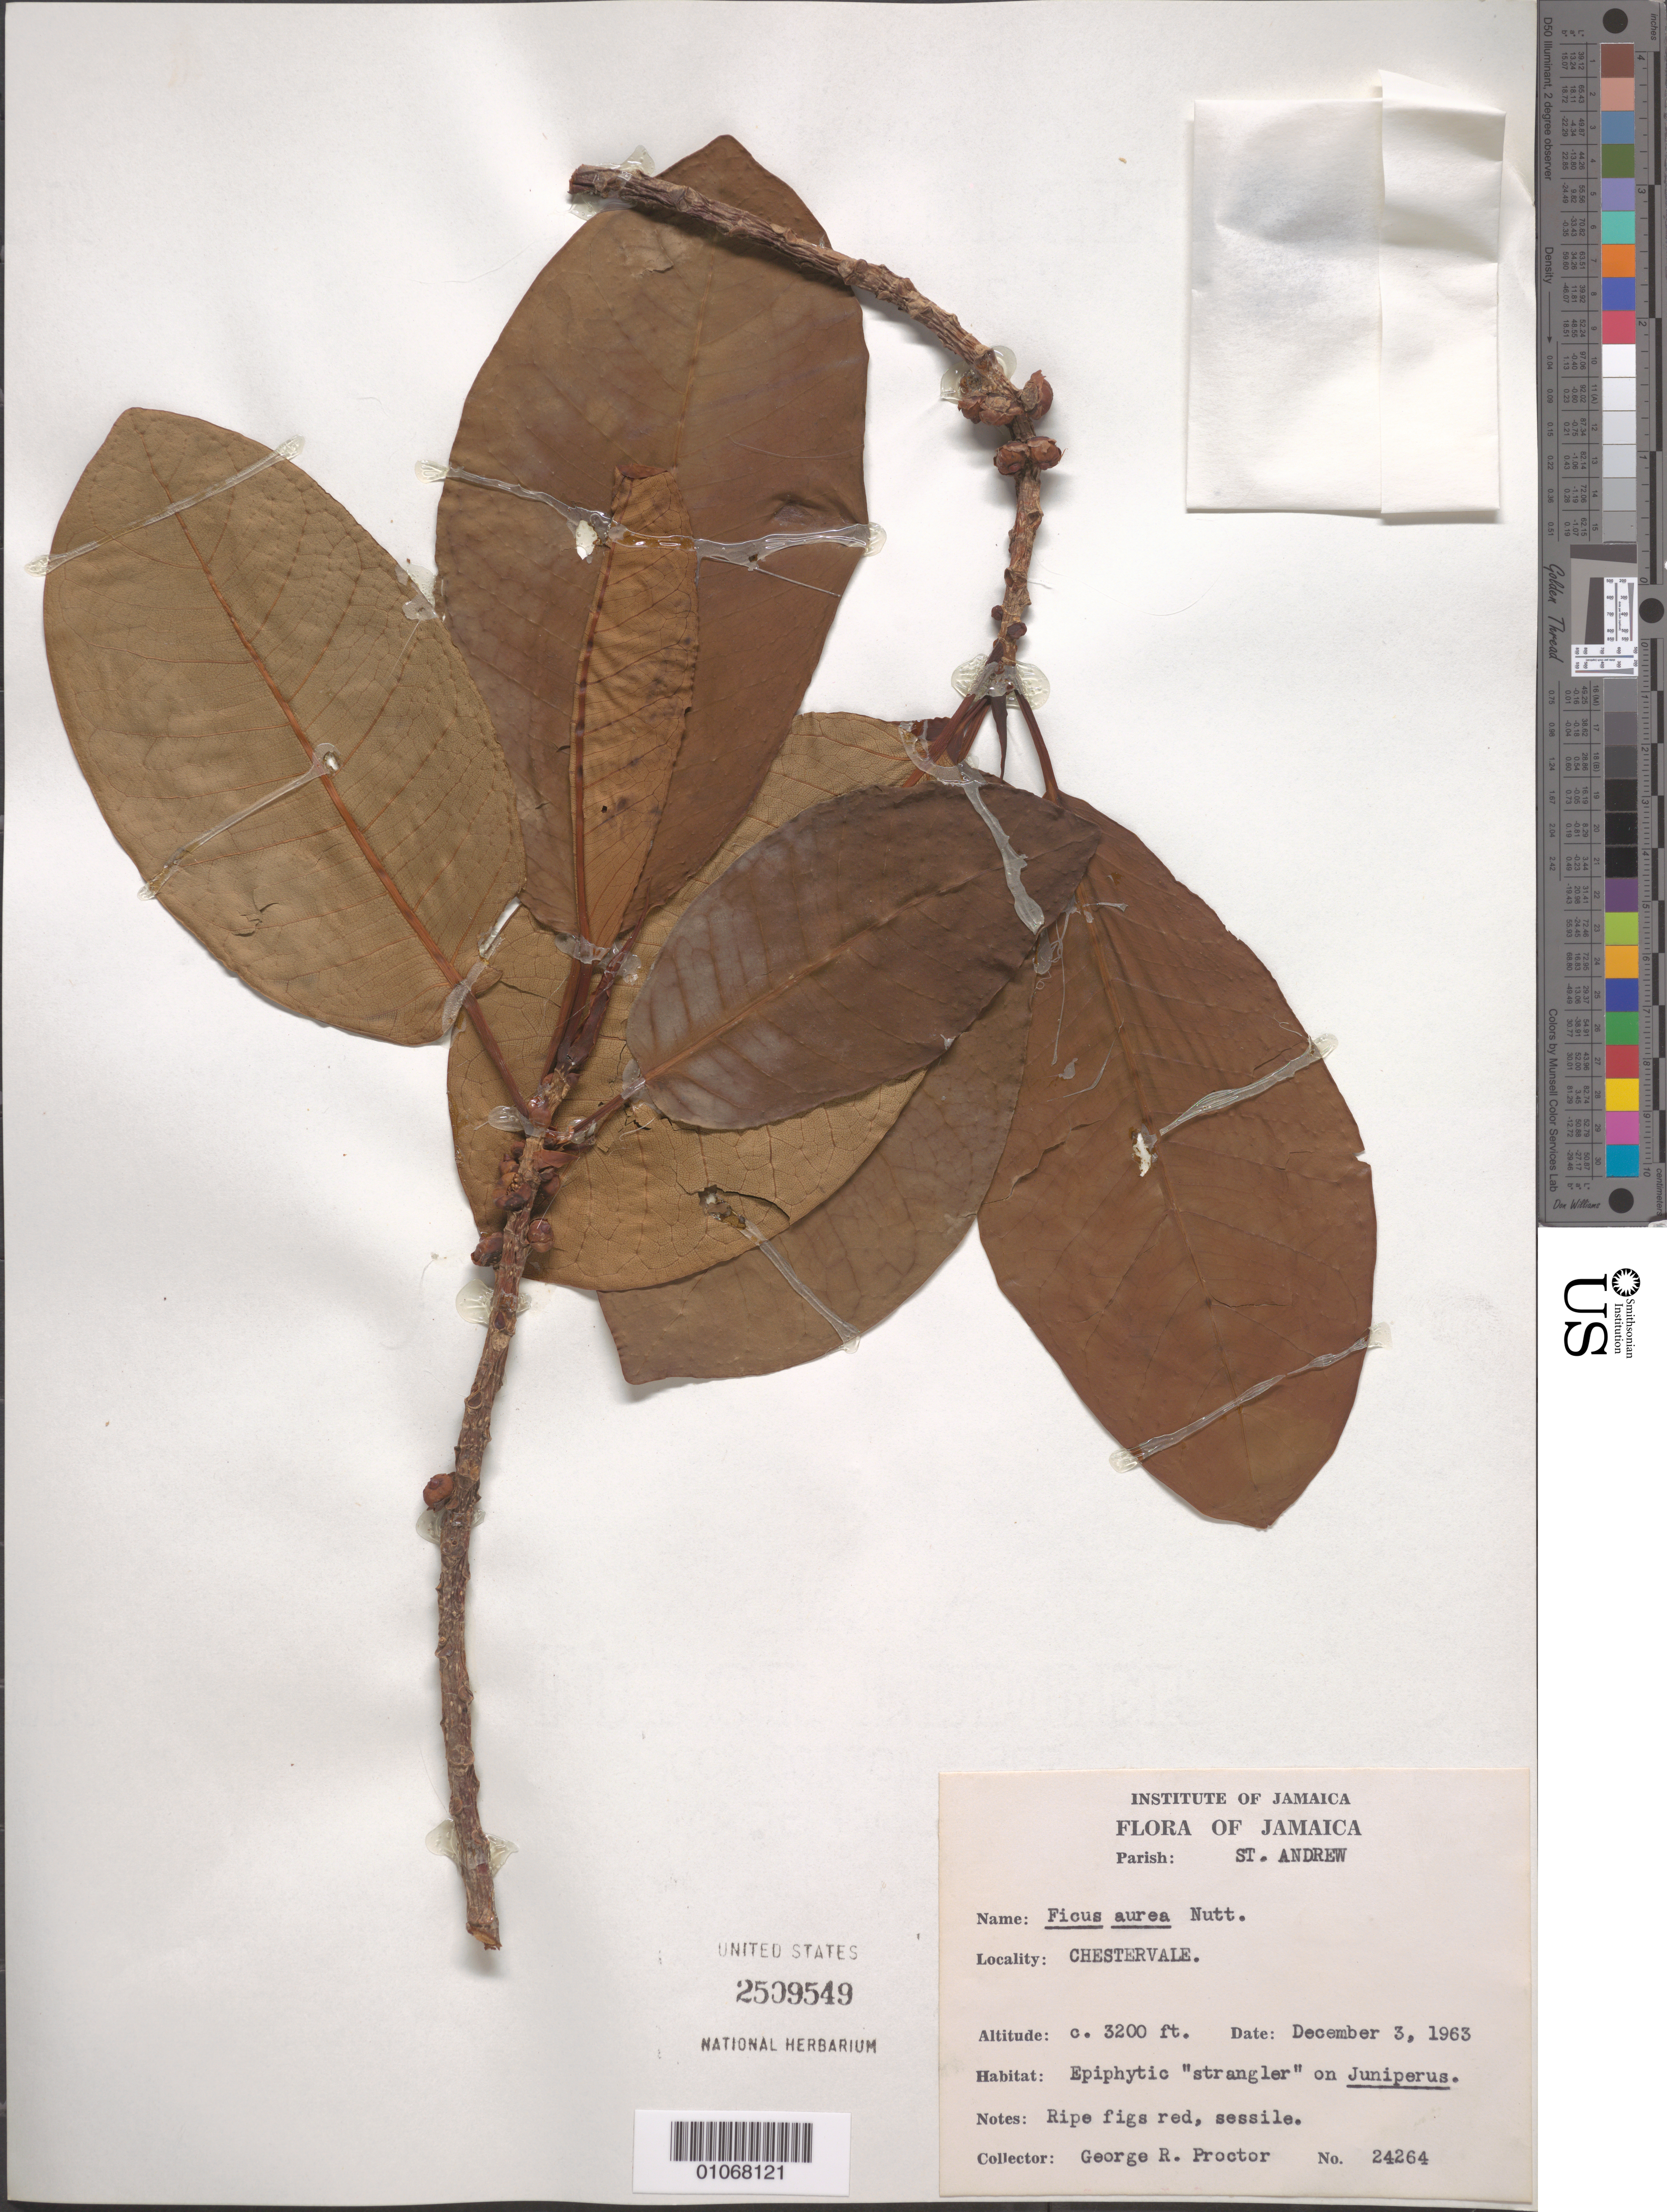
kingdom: Plantae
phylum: Tracheophyta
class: Magnoliopsida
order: Rosales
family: Moraceae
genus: Ficus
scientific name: Ficus aurea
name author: Nutt.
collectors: G. R. Proctor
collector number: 24264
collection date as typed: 03 Dec 1963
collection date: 1963-12-03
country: Jamaica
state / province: Saint Andrew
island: Jamaica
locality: Chestervale.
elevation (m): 975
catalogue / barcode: US 2509549